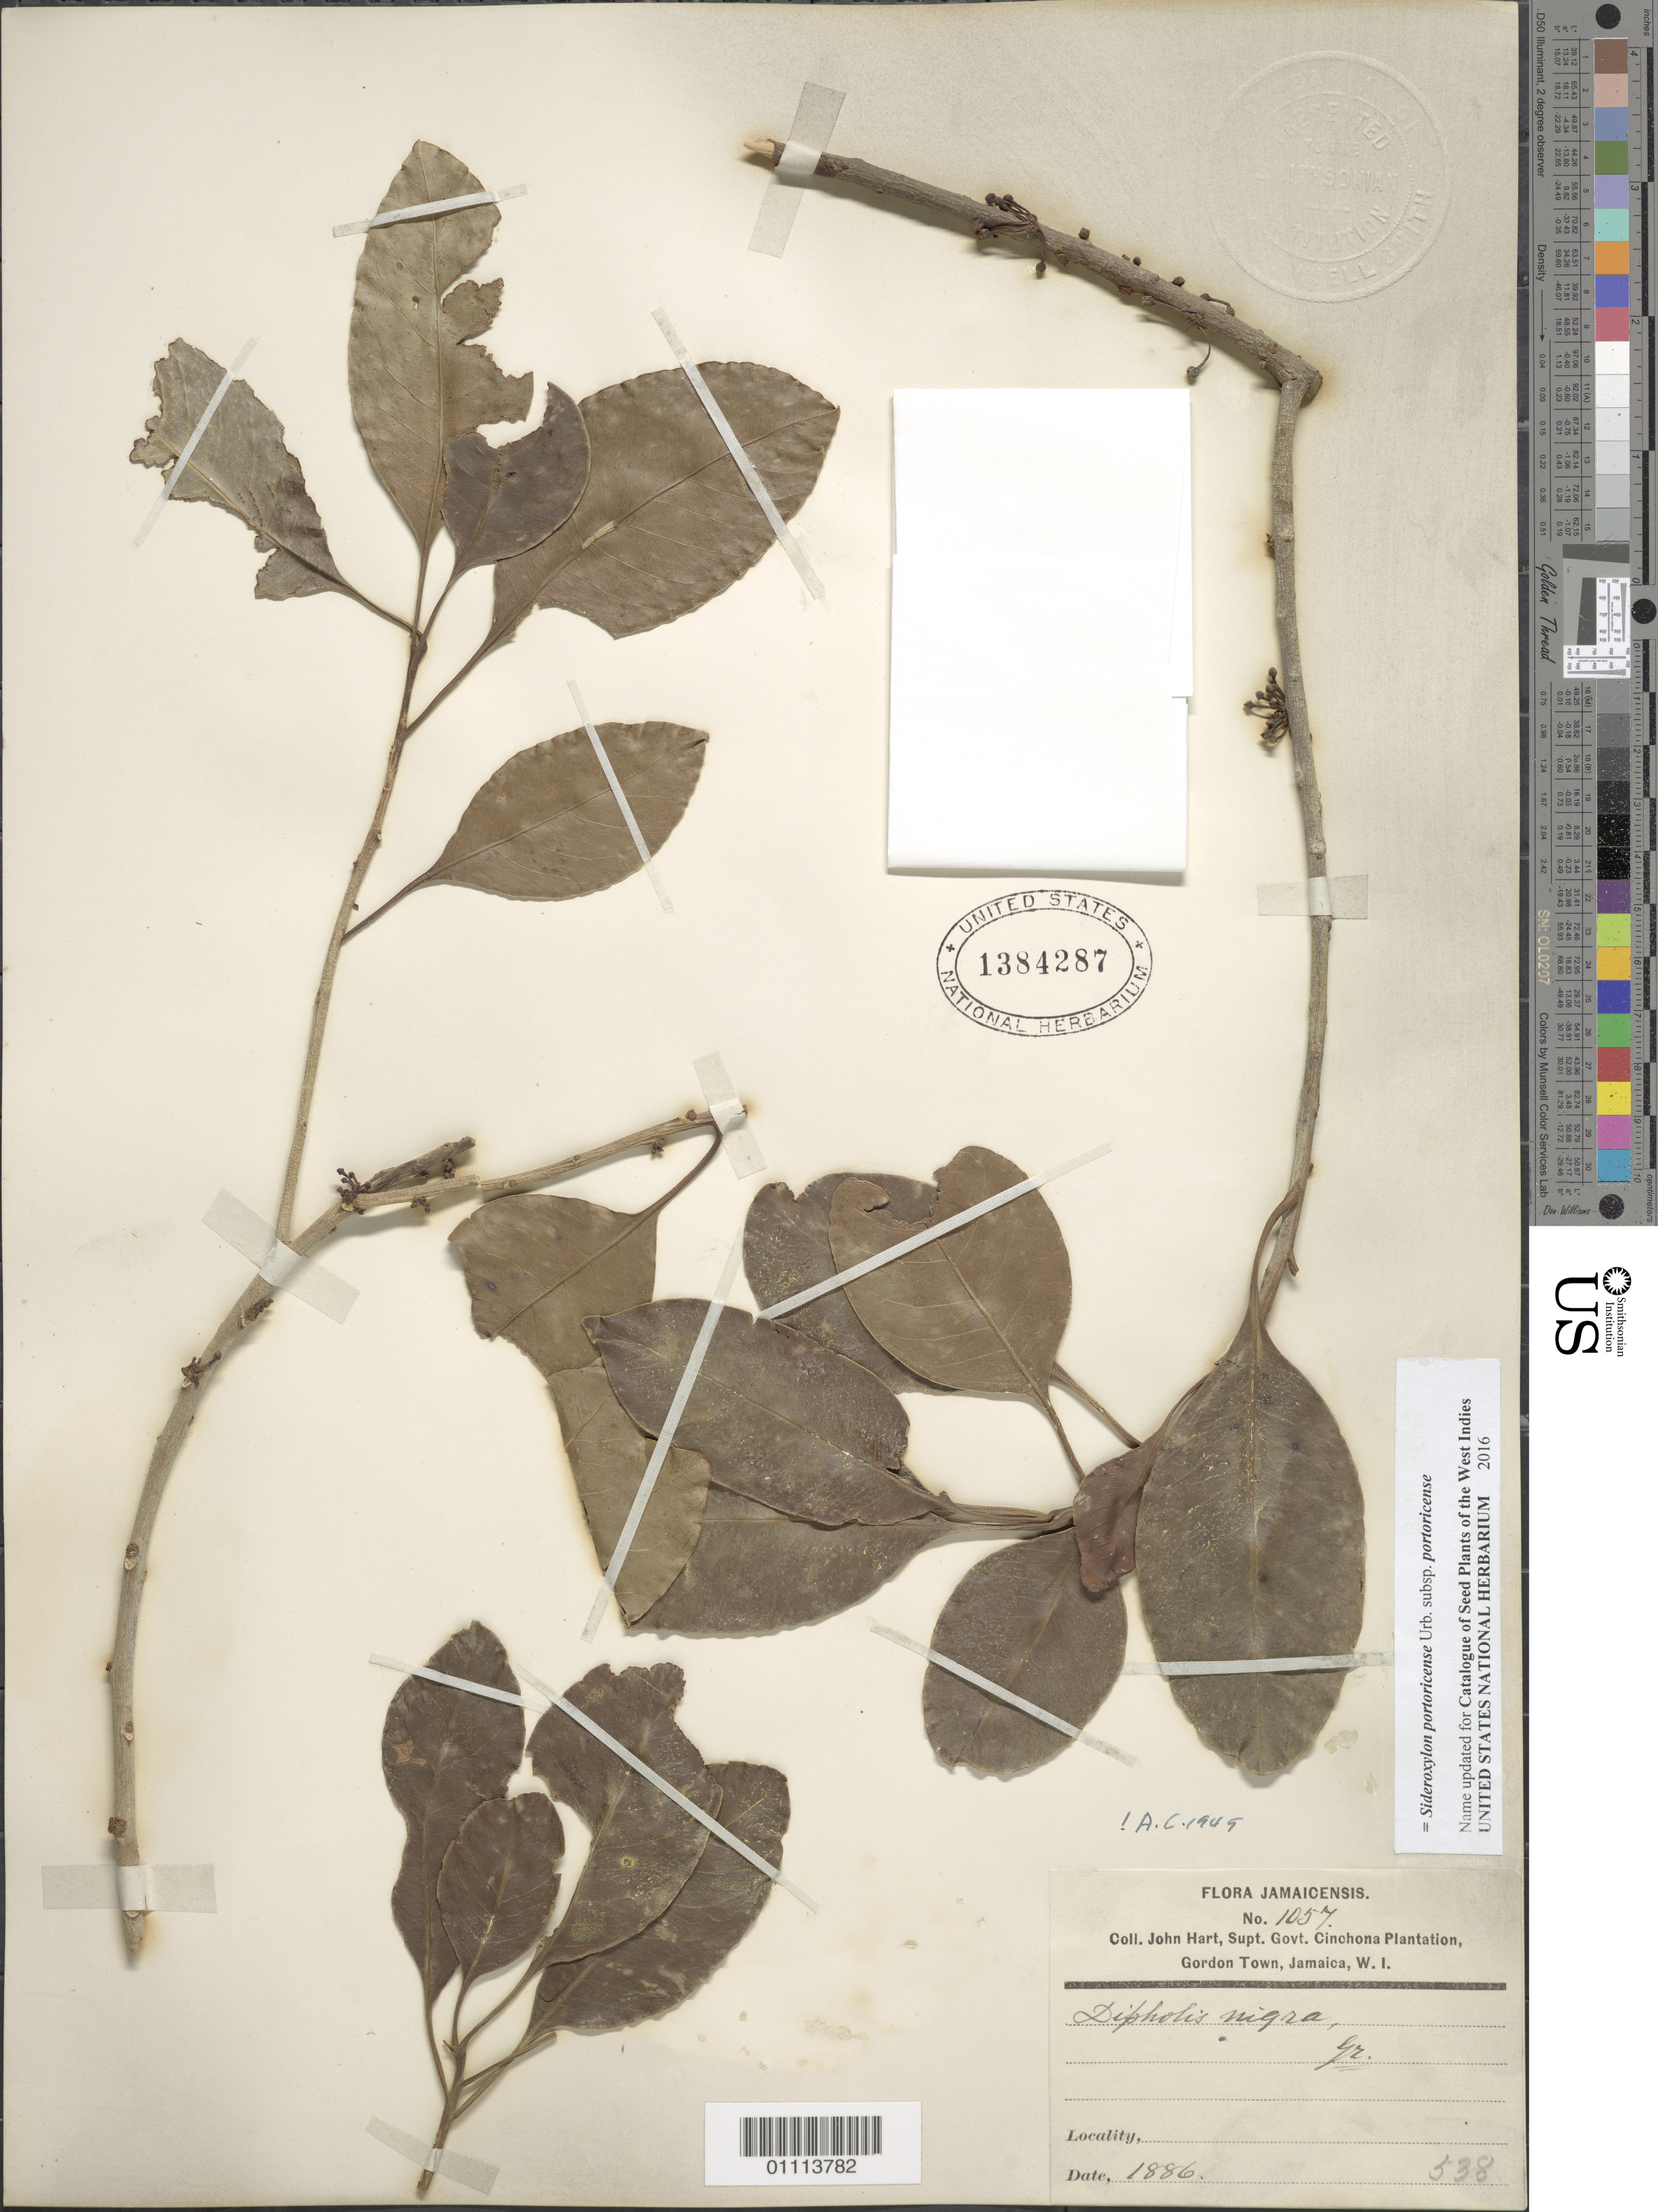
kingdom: Plantae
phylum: Tracheophyta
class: Magnoliopsida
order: Ericales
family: Sapotaceae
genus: Dipholis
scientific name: Dipholis nigra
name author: (Sw.) Griseb.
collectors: J. Hart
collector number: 1057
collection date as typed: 1886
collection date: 1886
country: Jamaica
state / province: Saint Andrew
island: Jamaica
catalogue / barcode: US 1384287